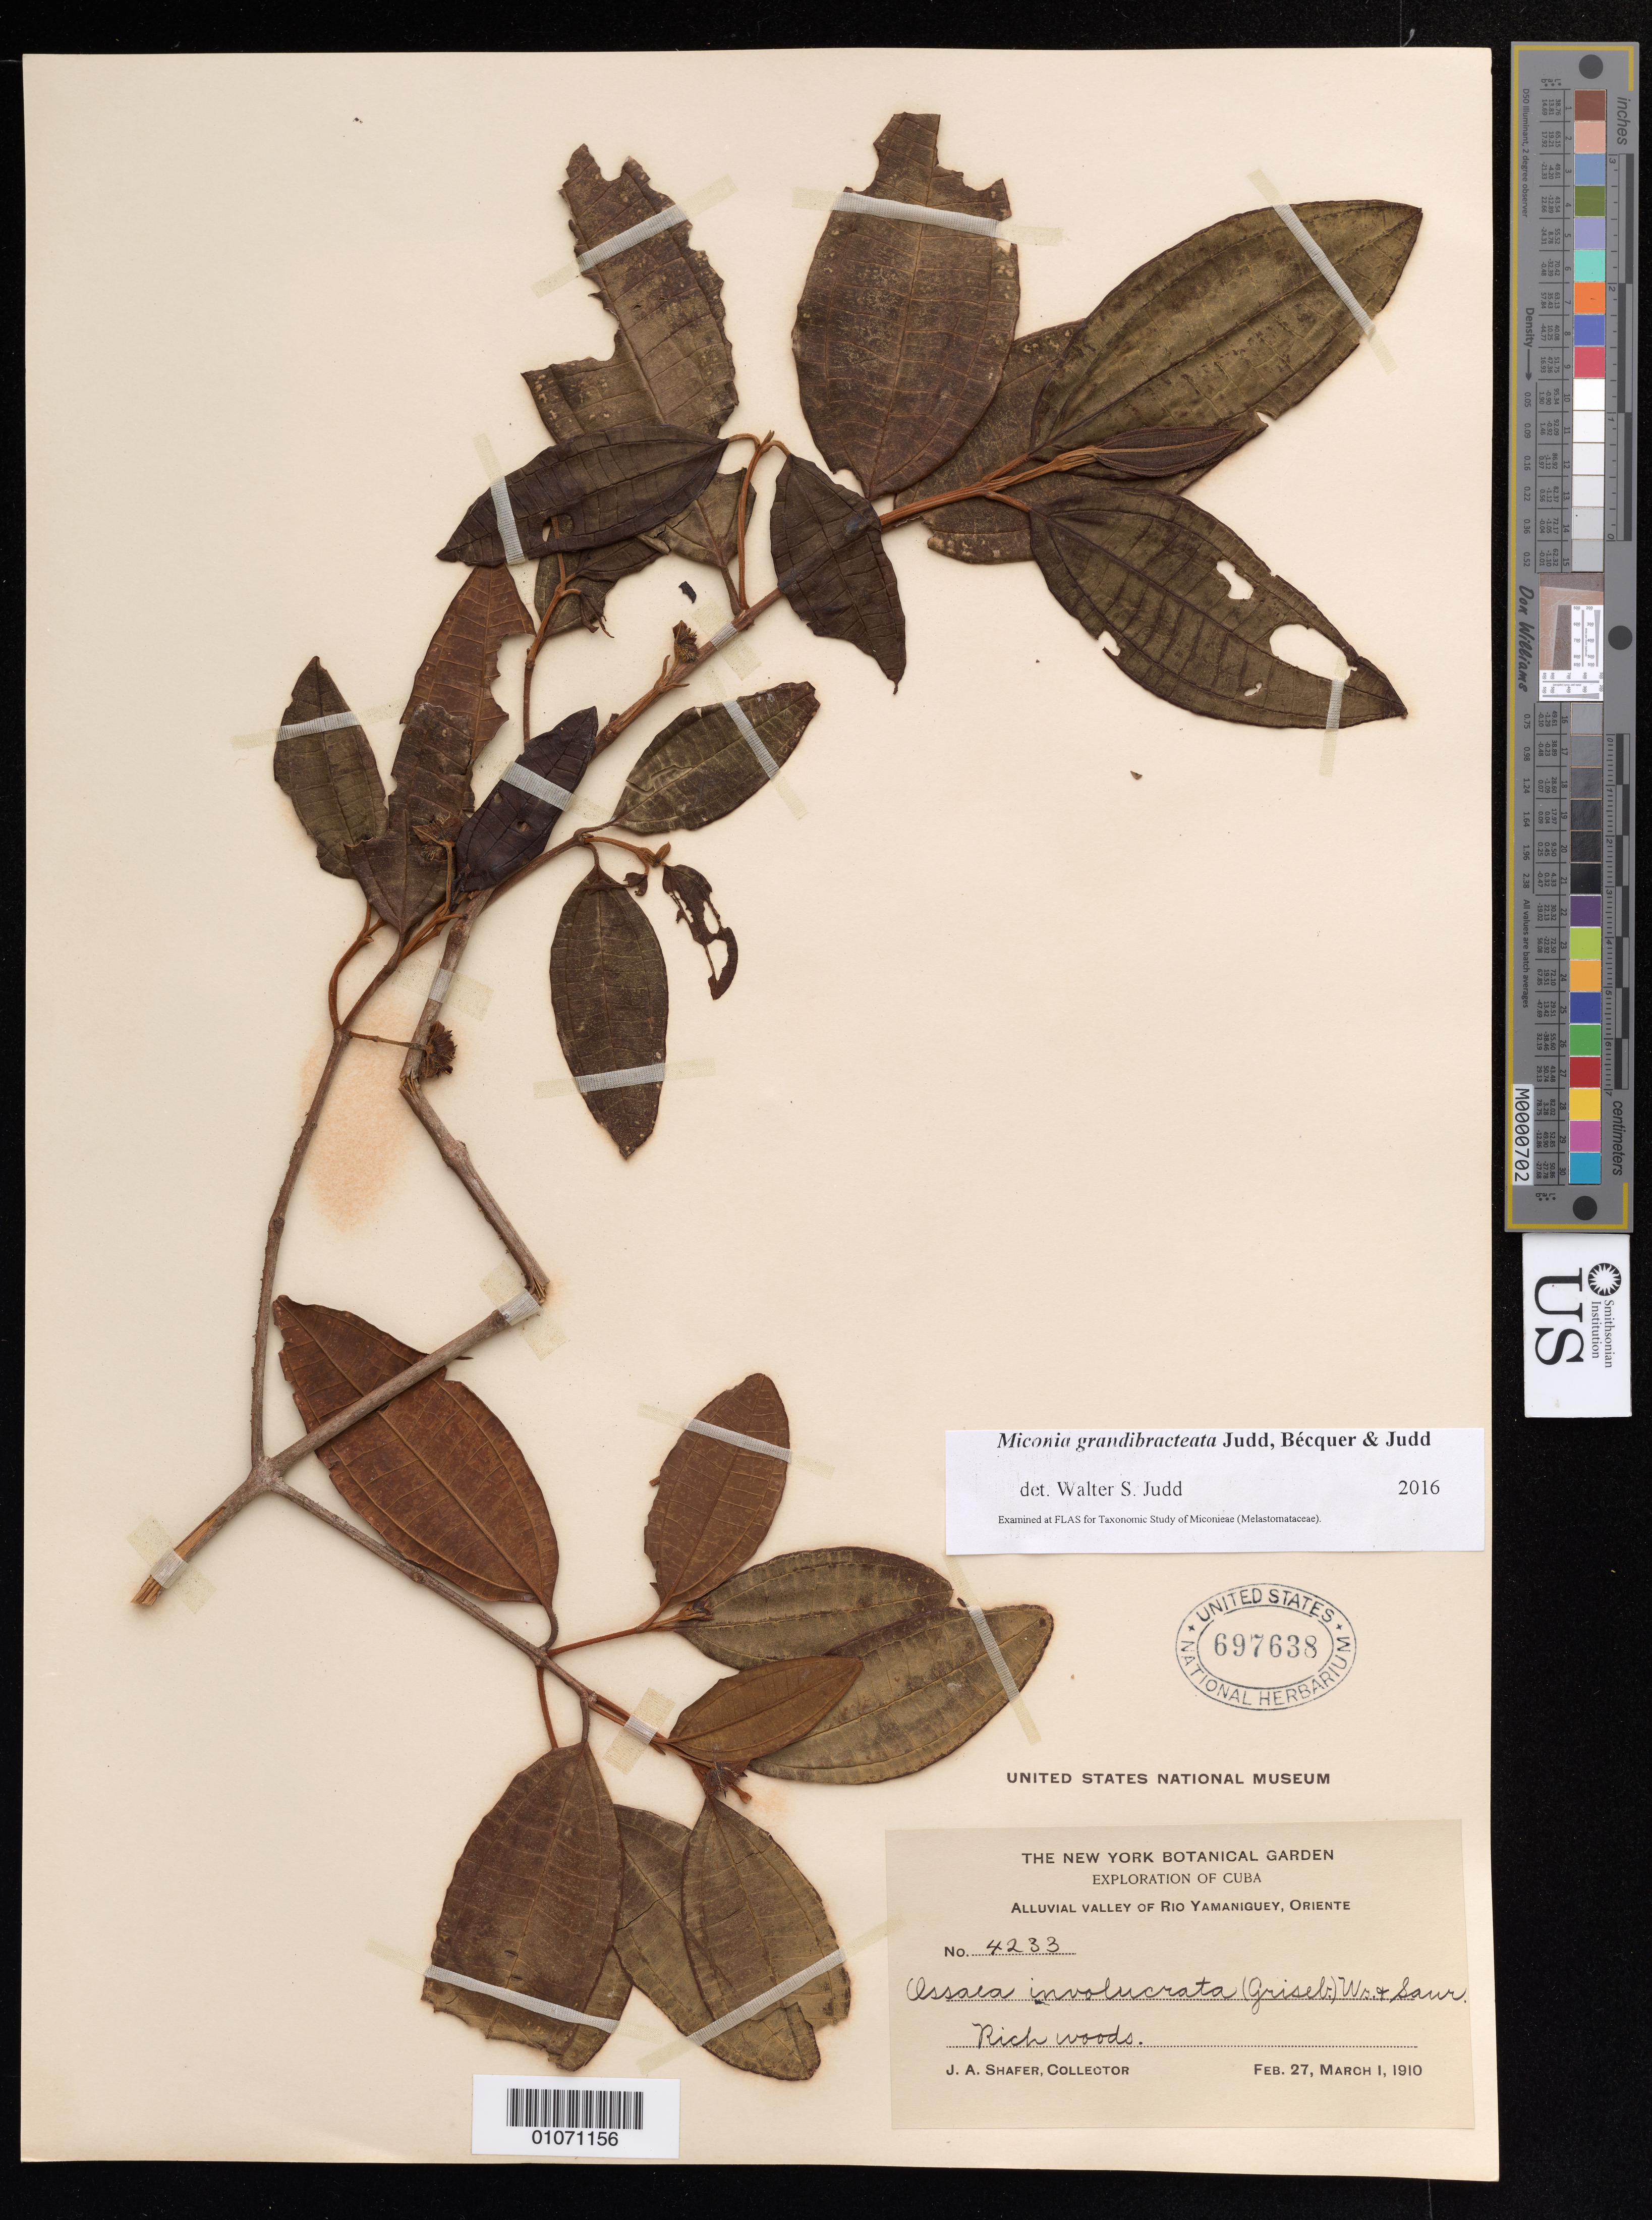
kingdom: Plantae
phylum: Tracheophyta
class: Magnoliopsida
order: Myrtales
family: Melastomataceae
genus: Miconia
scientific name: Miconia grandibracteata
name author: Judd et al.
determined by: Judd, Walter S.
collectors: J. A. Shafer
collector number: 4233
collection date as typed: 27 Feb 1910 and 01 Mar 1910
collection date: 1910-02-27,1910-03-01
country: Cuba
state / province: Oriente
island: Cuba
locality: Rio Yamaniguey valley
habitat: Rich woods, alluvial valley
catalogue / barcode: US 697638